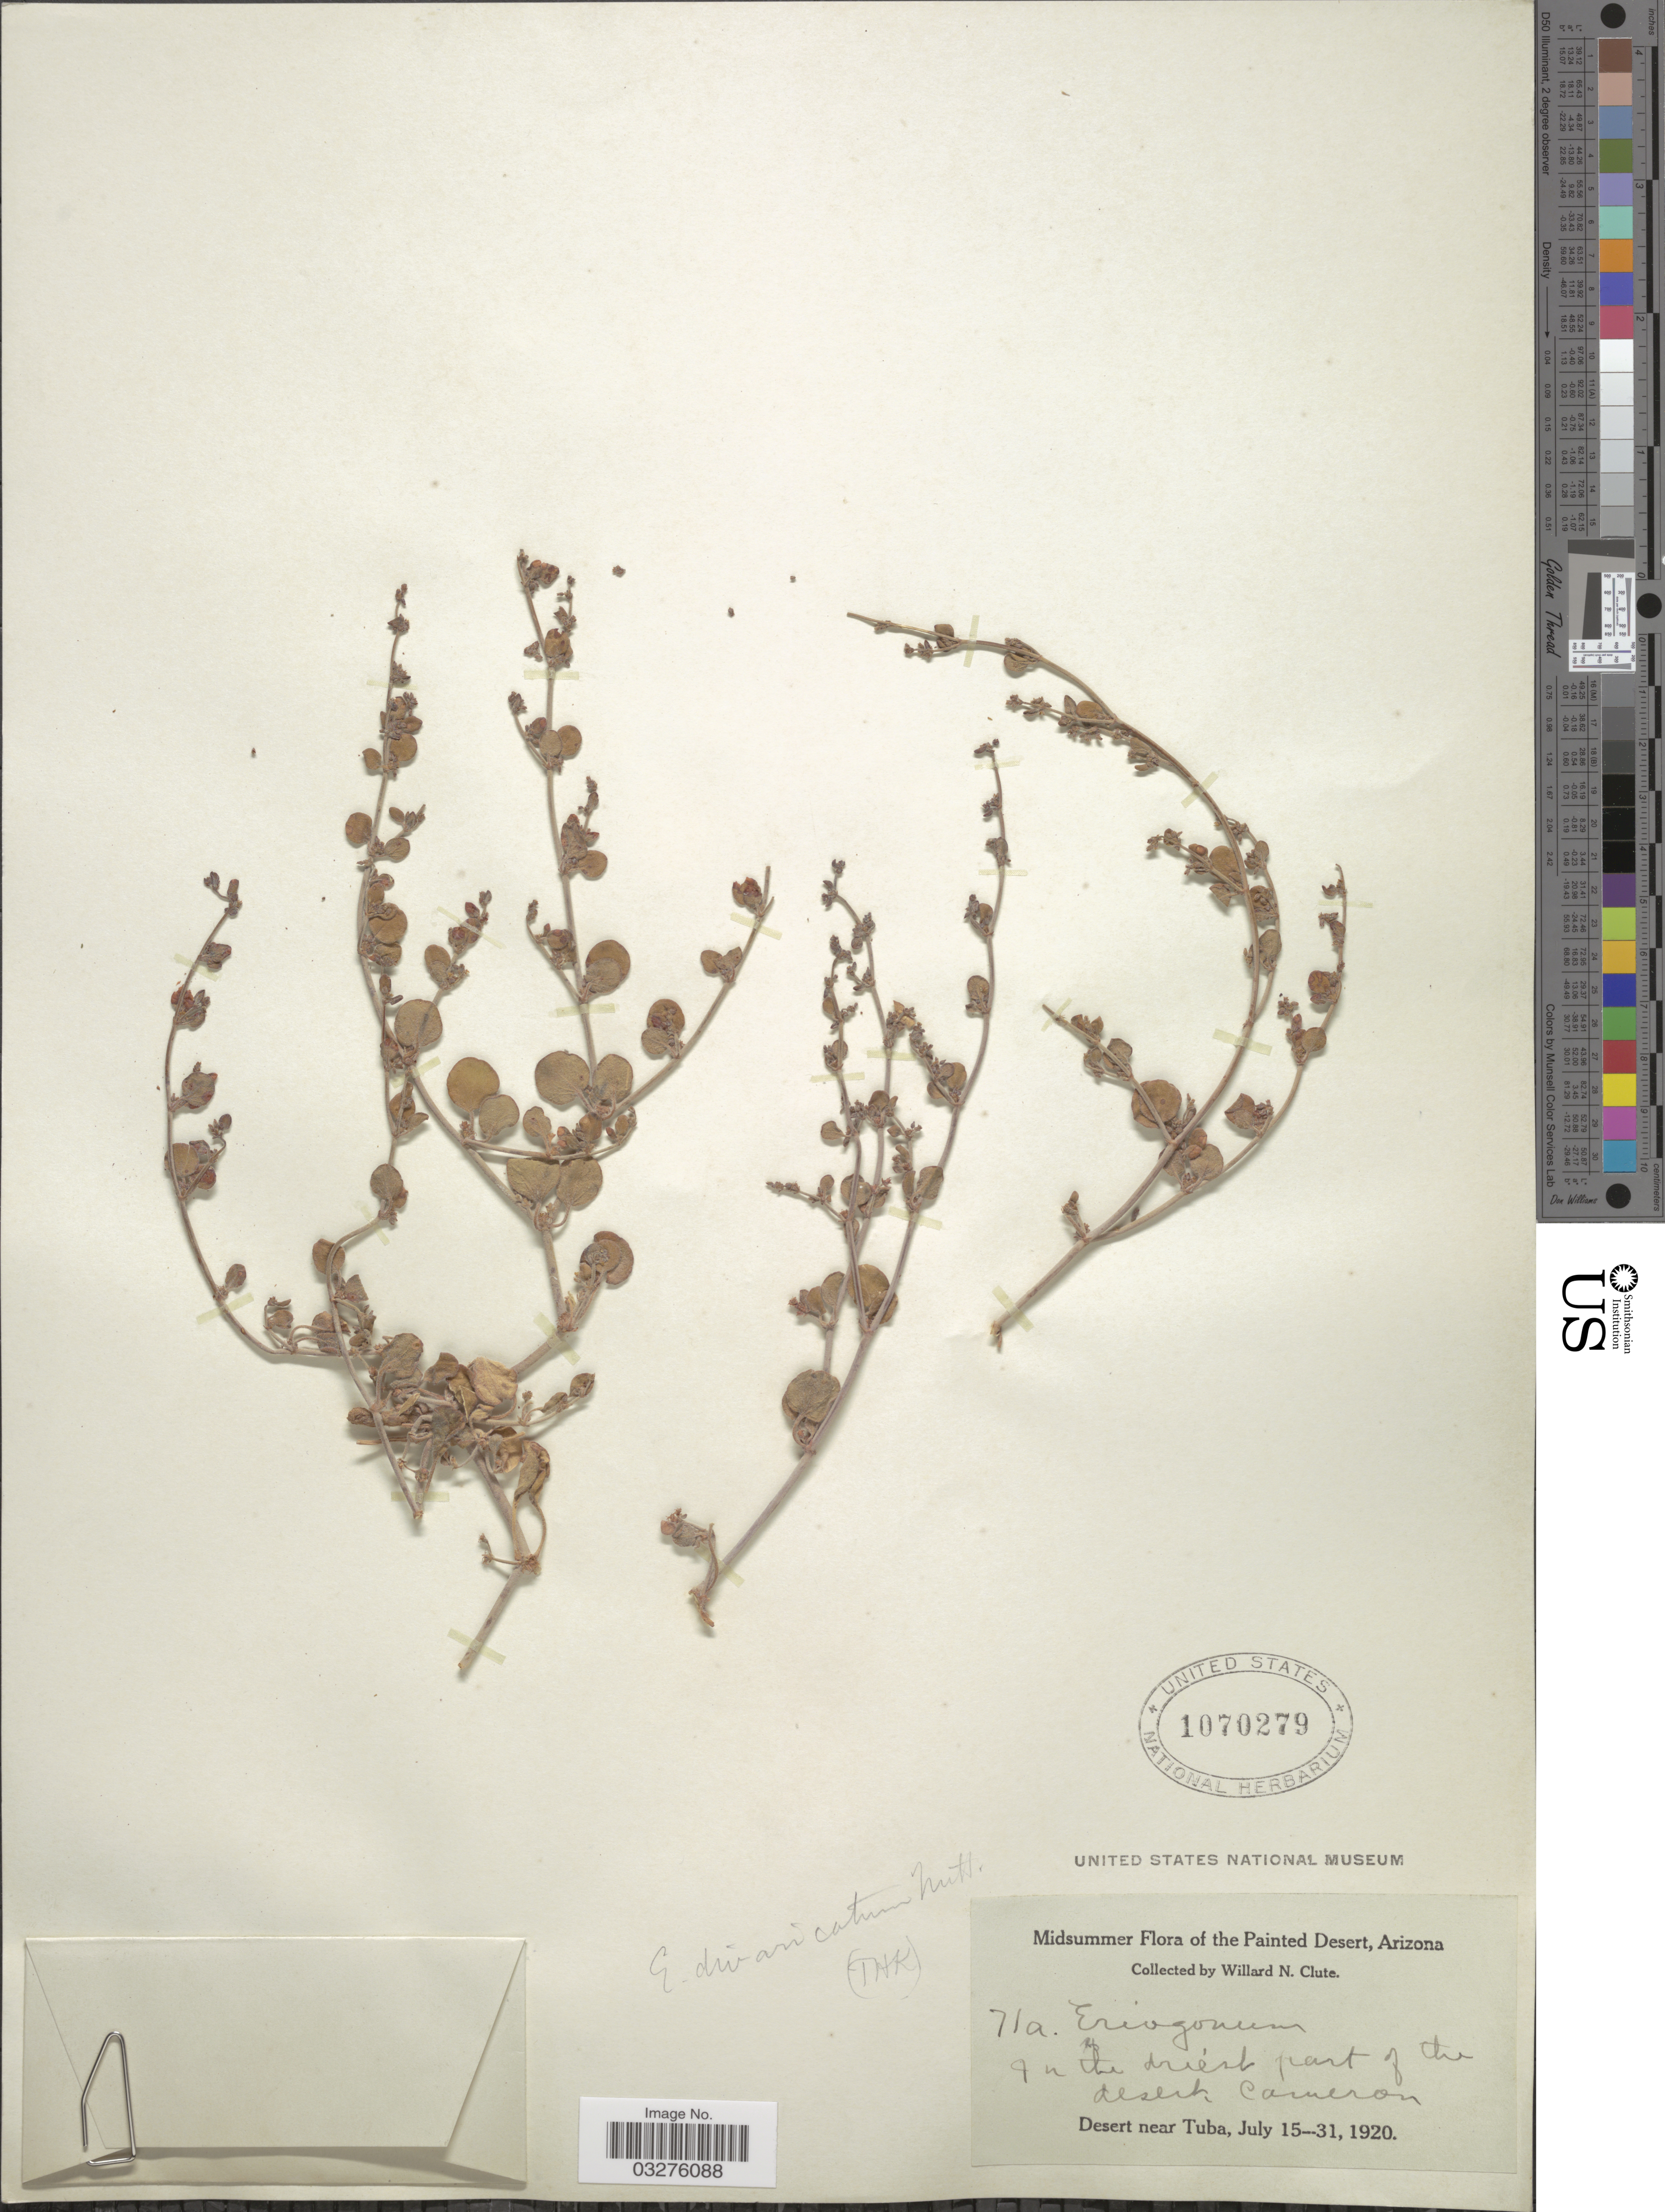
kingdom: Plantae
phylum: Tracheophyta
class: Magnoliopsida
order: Caryophyllales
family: Polygonaceae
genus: Eriogonum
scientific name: Eriogonum divaricatum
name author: Hook.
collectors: W. N. Clute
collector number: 710a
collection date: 1920-07-15/1920-07-31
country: United States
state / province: Arizona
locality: Painted Desert. In the drier part of the desert Cameron. Desert near Tuba.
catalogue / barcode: US 1070279